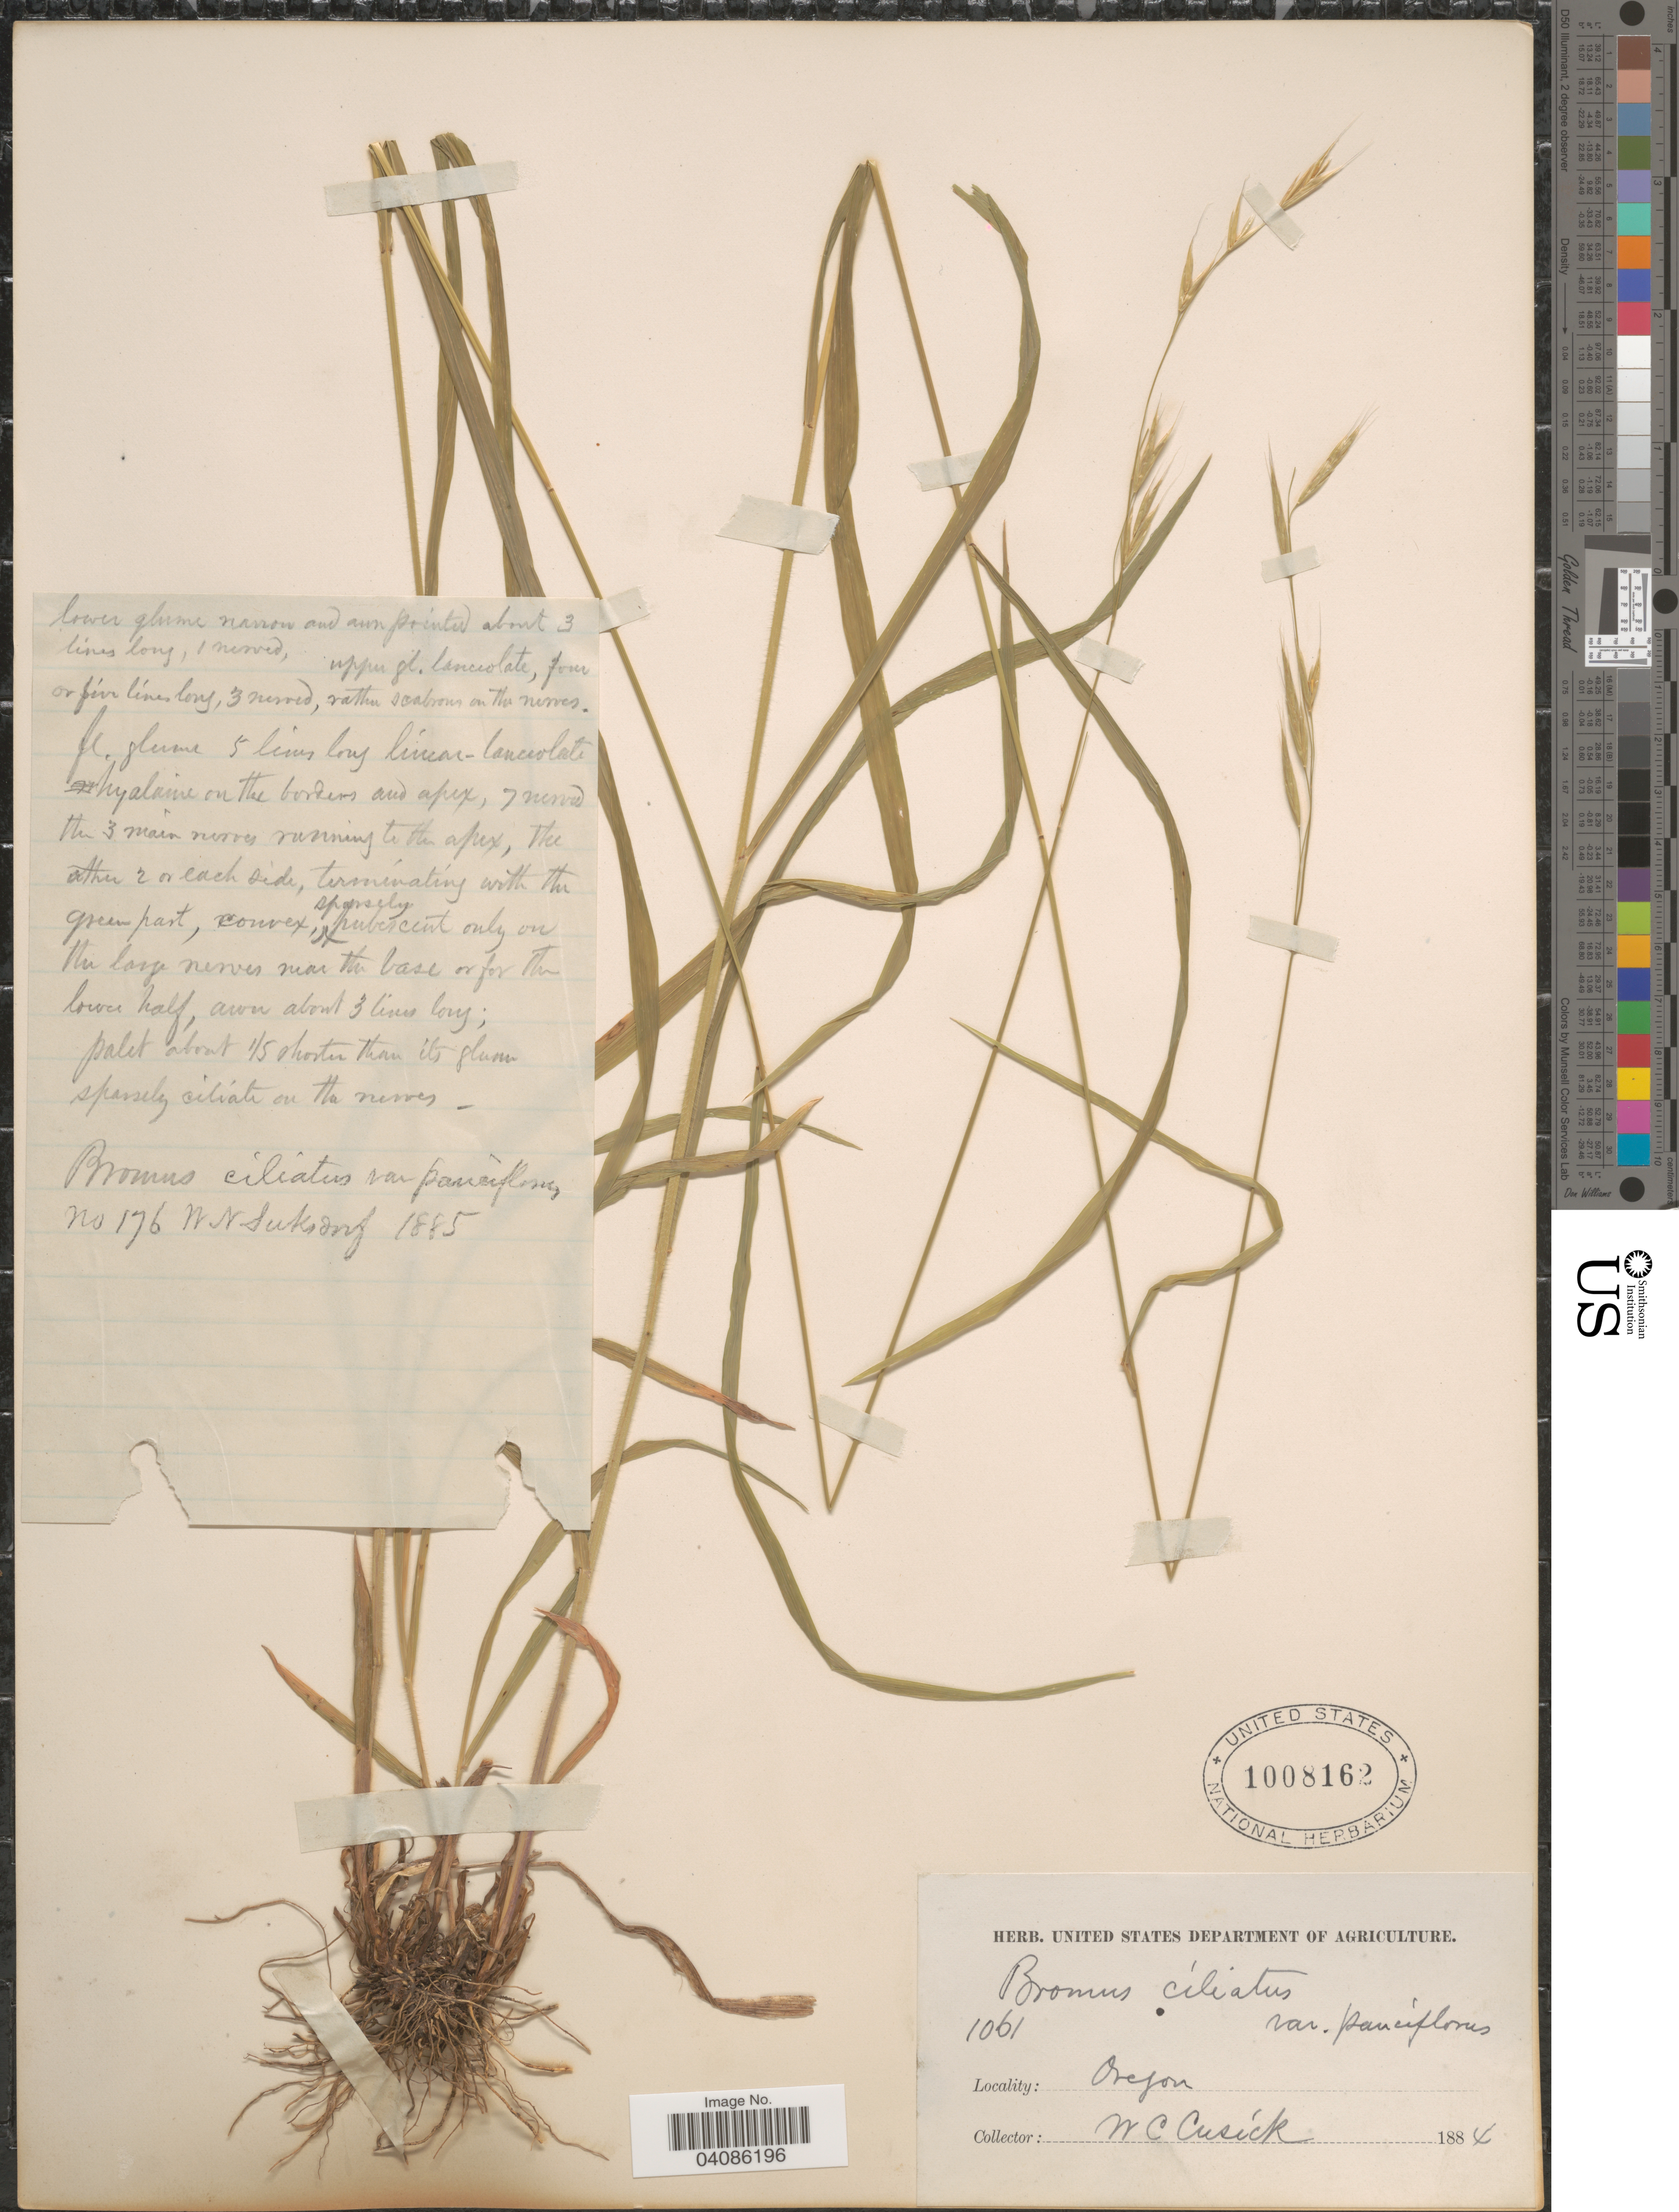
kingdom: Plantae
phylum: Tracheophyta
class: Liliopsida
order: Poales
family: Poaceae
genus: Bromus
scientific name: Bromus texensis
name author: (Shear) Hitchc.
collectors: W. C. Cusick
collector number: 1061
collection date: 1884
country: United States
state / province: Oregon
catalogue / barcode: US 1008162